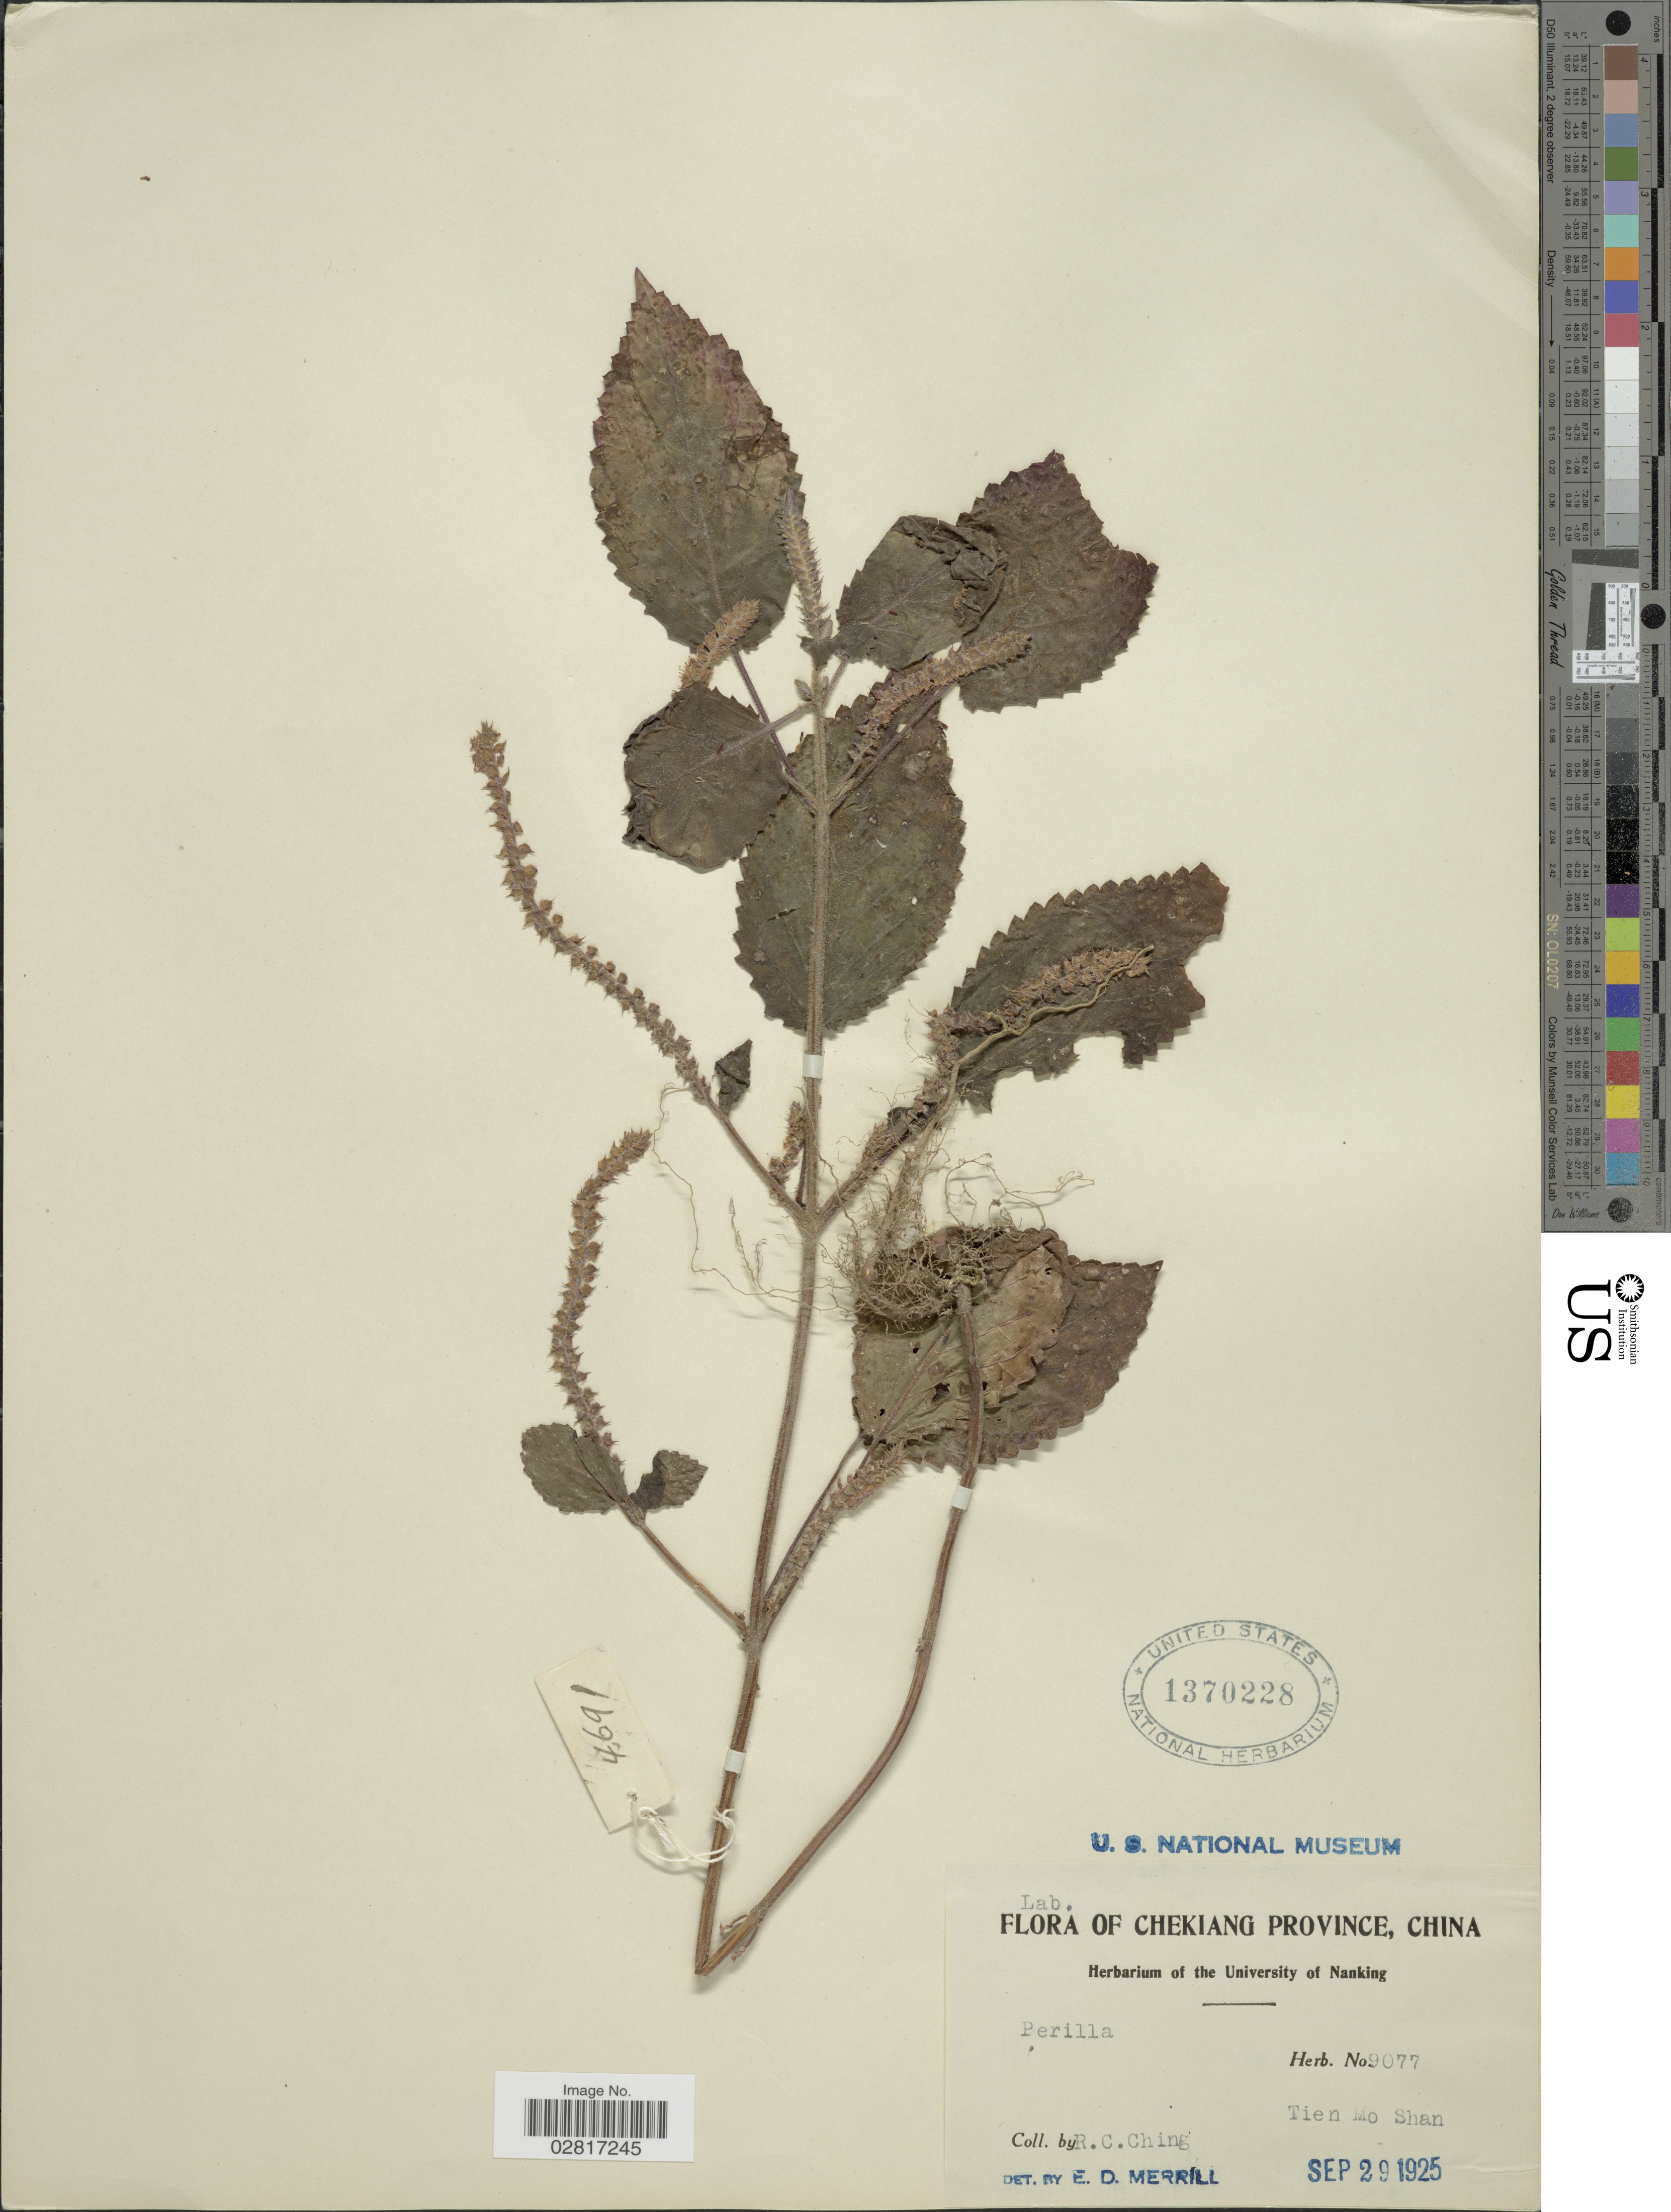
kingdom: Plantae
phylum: Tracheophyta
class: Magnoliopsida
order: Lamiales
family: Lamiaceae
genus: Perilla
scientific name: Perilla sp.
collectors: R. C. Ching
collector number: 9077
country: China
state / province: Zhejiang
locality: Chekiang Province, Tien Mo Shan.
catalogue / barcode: US 1370228